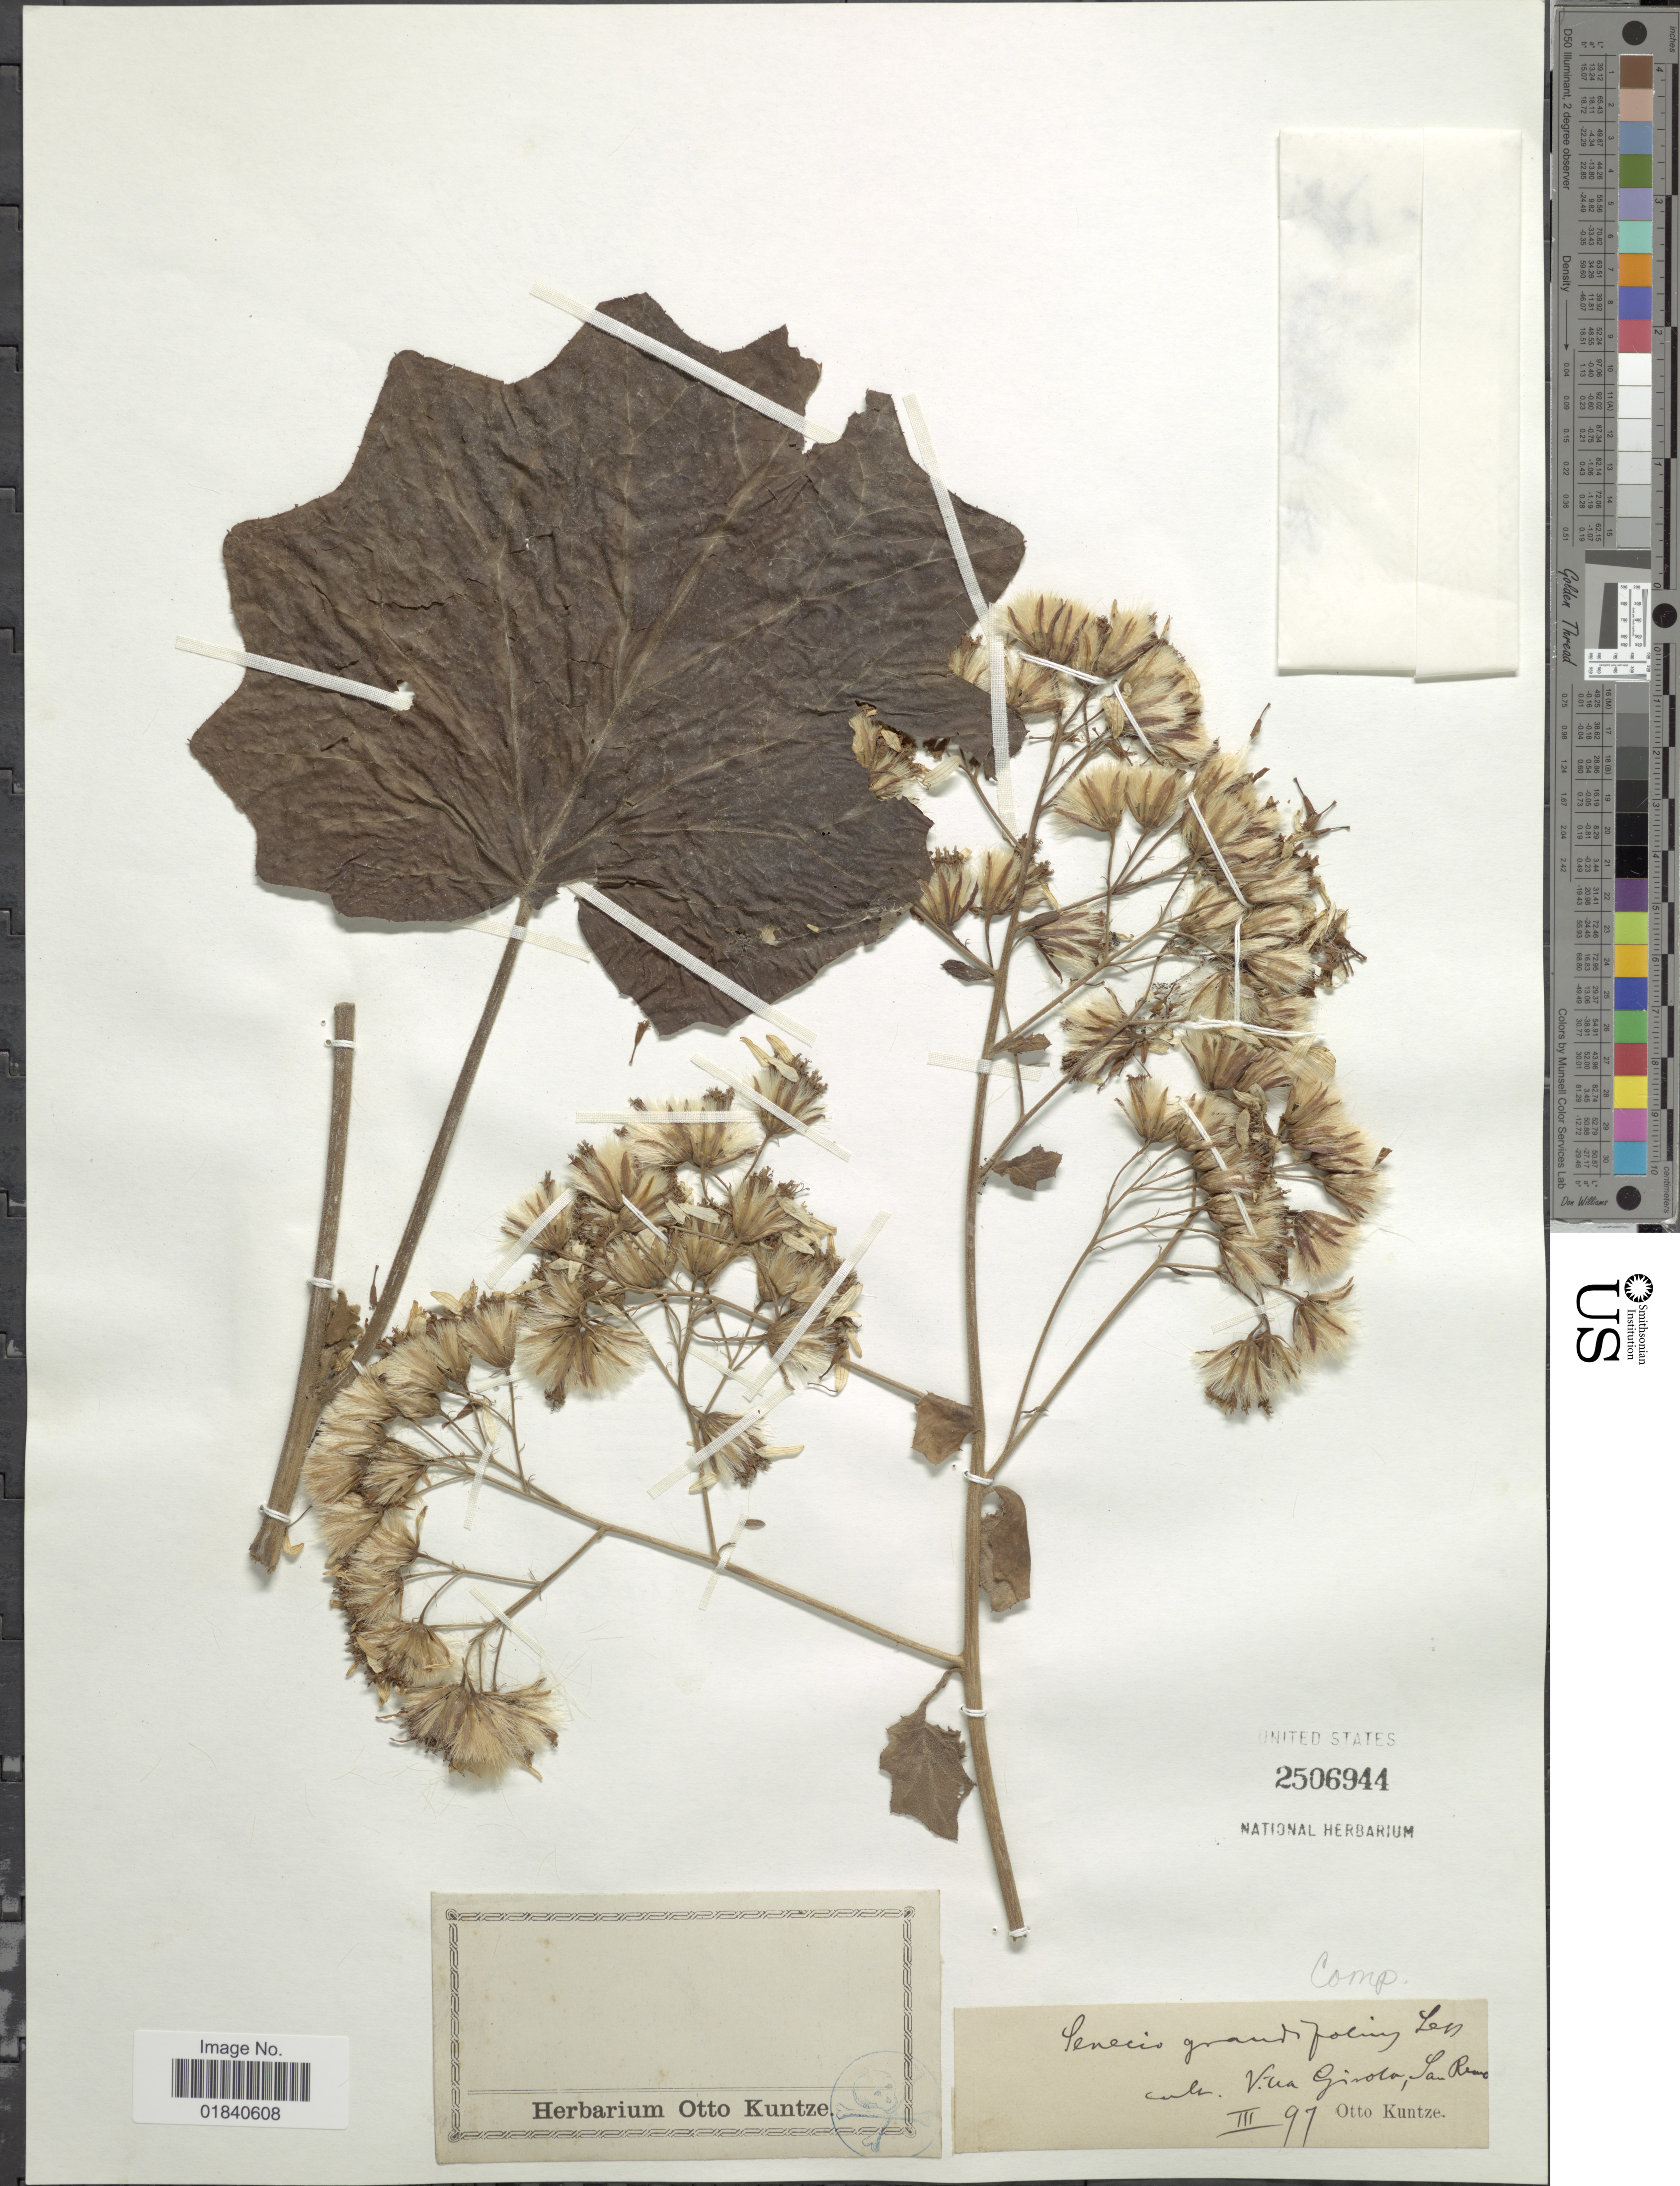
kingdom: Plantae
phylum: Tracheophyta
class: Magnoliopsida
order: Asterales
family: Asteraceae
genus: Kleinia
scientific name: Kleinia grandiflora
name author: (DC.) N. Rani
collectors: C.E.O. Kuntze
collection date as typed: Transcribed d/m/y: /3/97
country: Italy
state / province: Liguria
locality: Villa Girola, San Remo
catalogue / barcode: US 2506944